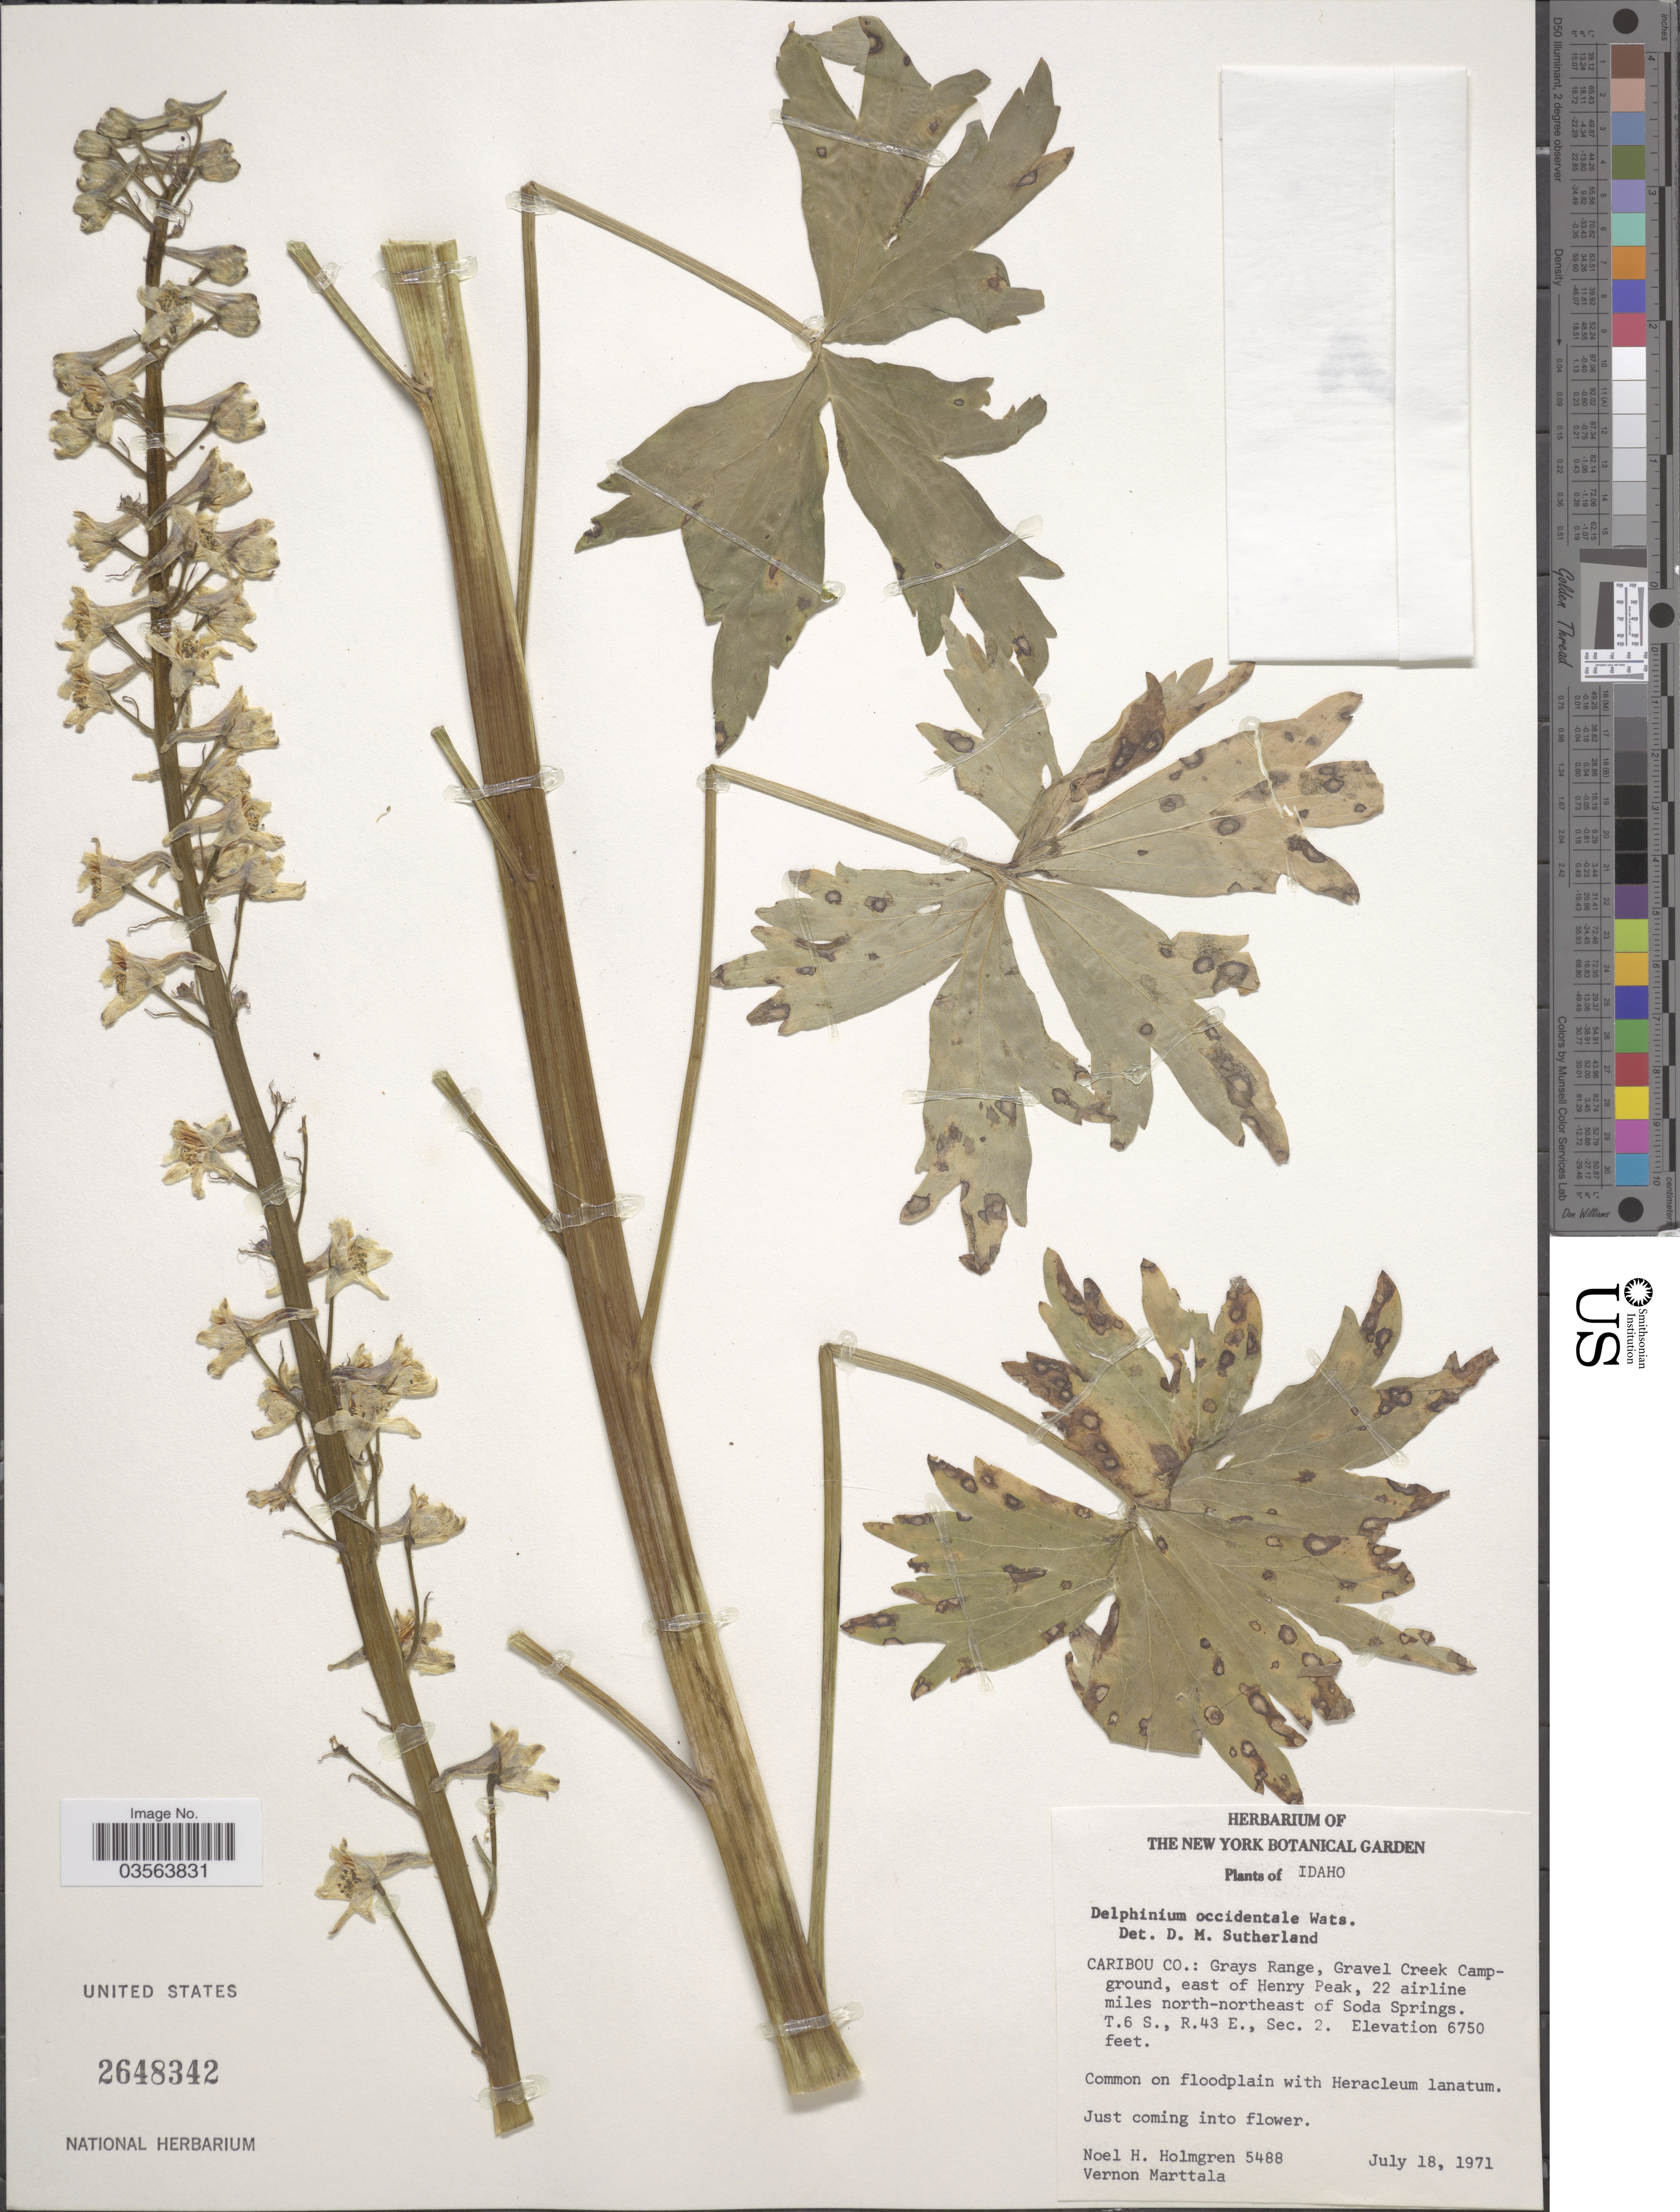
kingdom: Plantae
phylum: Tracheophyta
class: Magnoliopsida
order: Ranunculales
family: Ranunculaceae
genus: Delphinium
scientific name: Delphinium x occidentale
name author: (S. Watson) S. Watson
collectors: N. H. Holmgren & V. Marttala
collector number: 5488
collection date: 1971-07-18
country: United States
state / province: Idaho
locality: Caribou Co.: Grays Range, Gravel Creek Campground, east of Henry Peak, 22 airline miles north-northeast of Soda Springs. T.6 S., R.43 E., Sec. 2.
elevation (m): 2057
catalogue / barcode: US 2648342